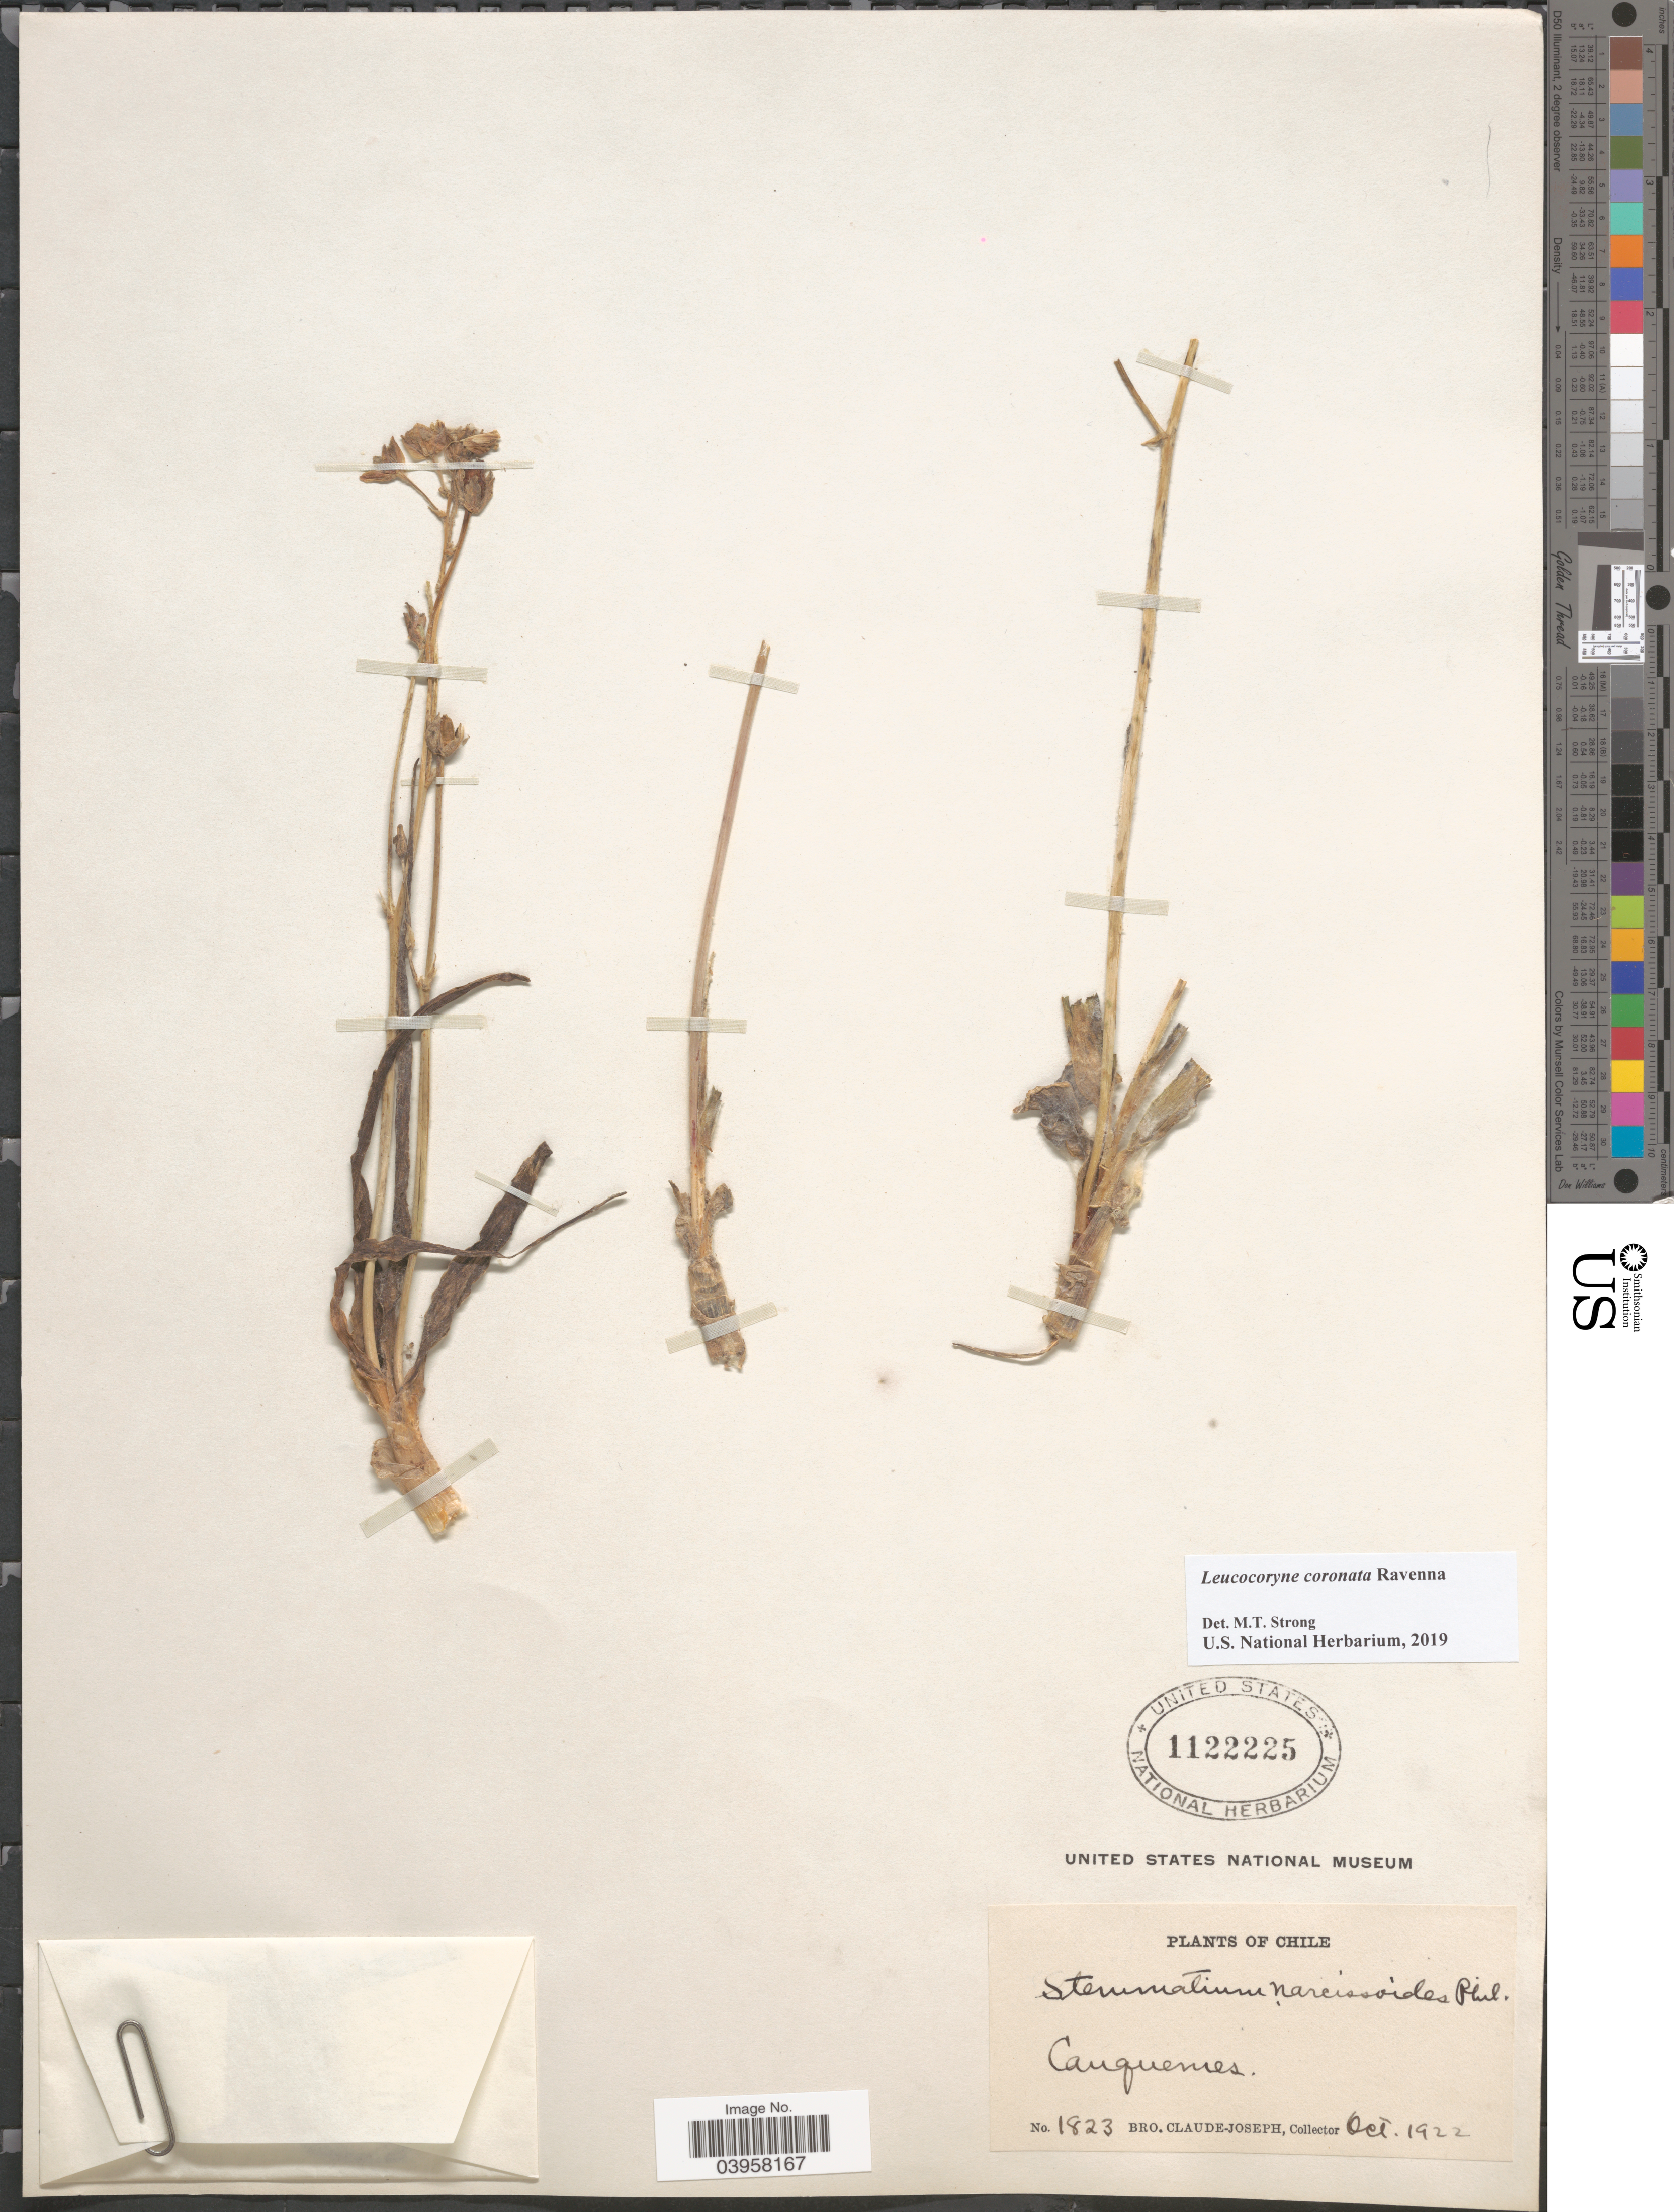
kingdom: Plantae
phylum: Tracheophyta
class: Liliopsida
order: Asparagales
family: Amaryllidaceae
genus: Leucocoryne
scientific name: Leucocoryne coronata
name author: Ravenna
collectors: Bro. Claude-Joseph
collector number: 1823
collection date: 1922-10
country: Chile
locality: Cauquenes.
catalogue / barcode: US 1122225